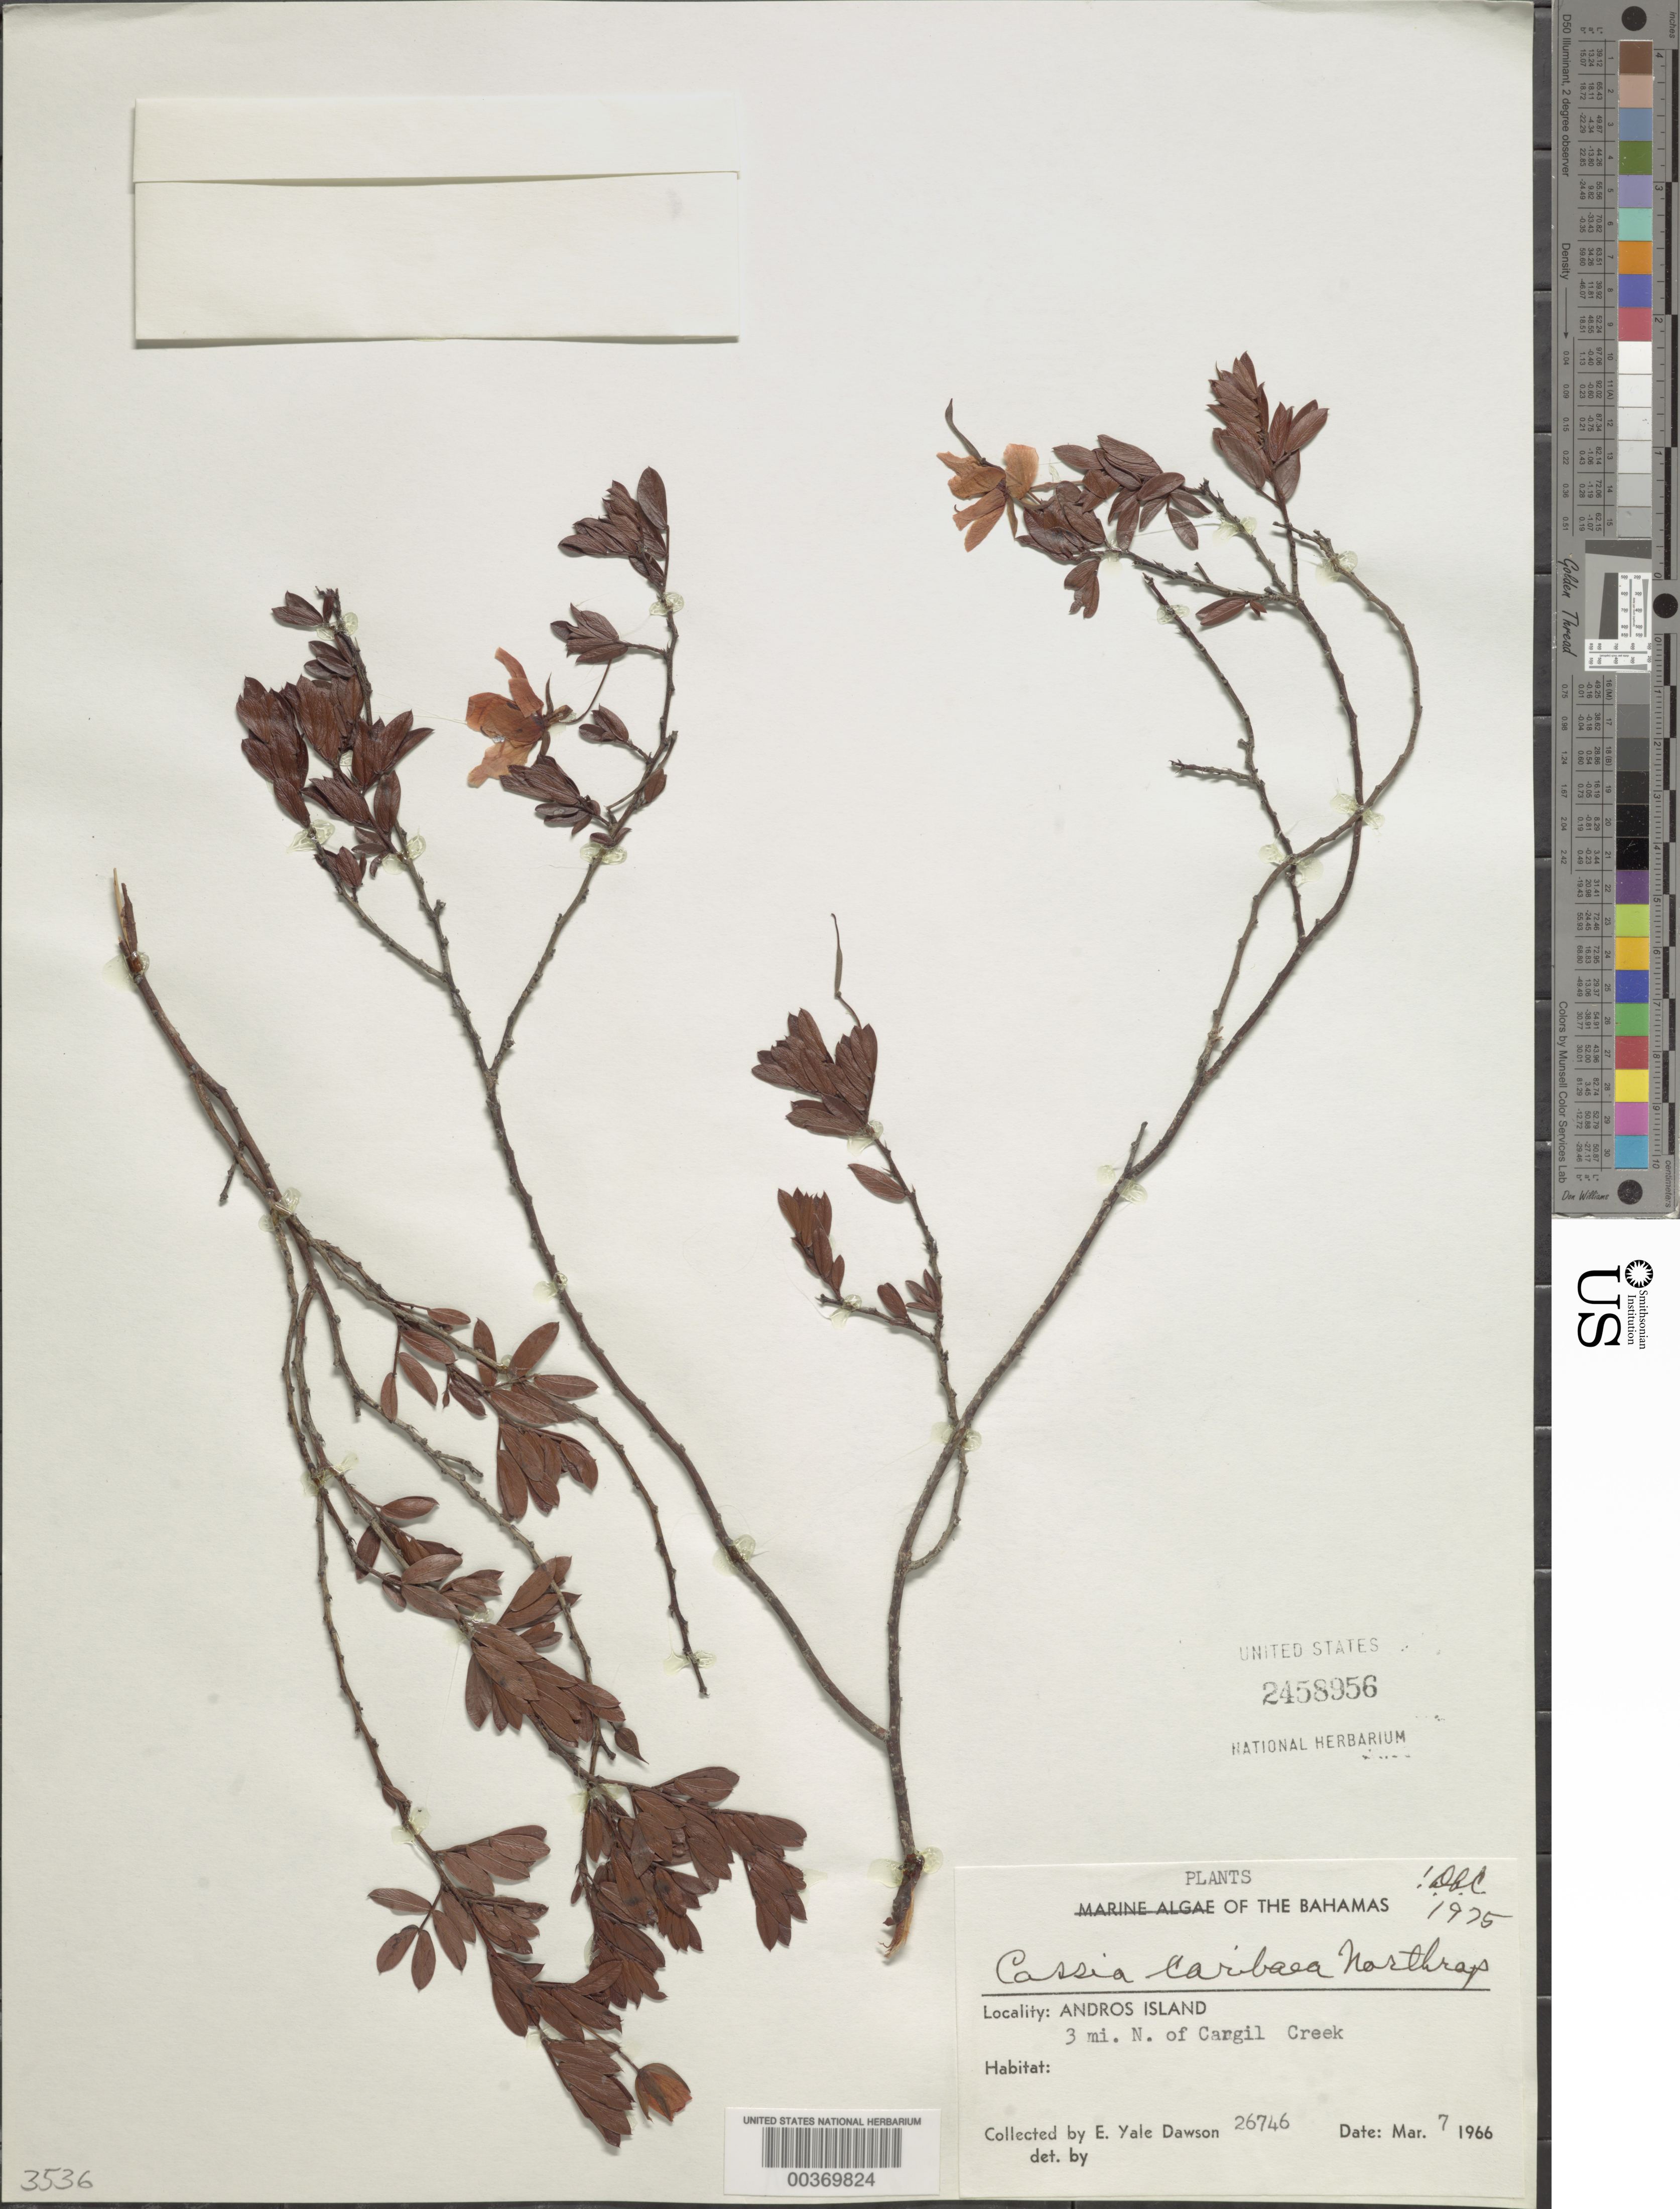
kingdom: Plantae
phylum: Tracheophyta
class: Magnoliopsida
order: Fabales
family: Fabaceae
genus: Chamaecrista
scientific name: Chamaecrista caribaea var. caribaea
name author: Britton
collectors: E. Y. Dawson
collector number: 26746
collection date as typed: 07 Mar 1966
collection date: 1966-03-07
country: Bahamas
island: Andros Island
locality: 3 mi n of cargil creek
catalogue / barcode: US 2458956